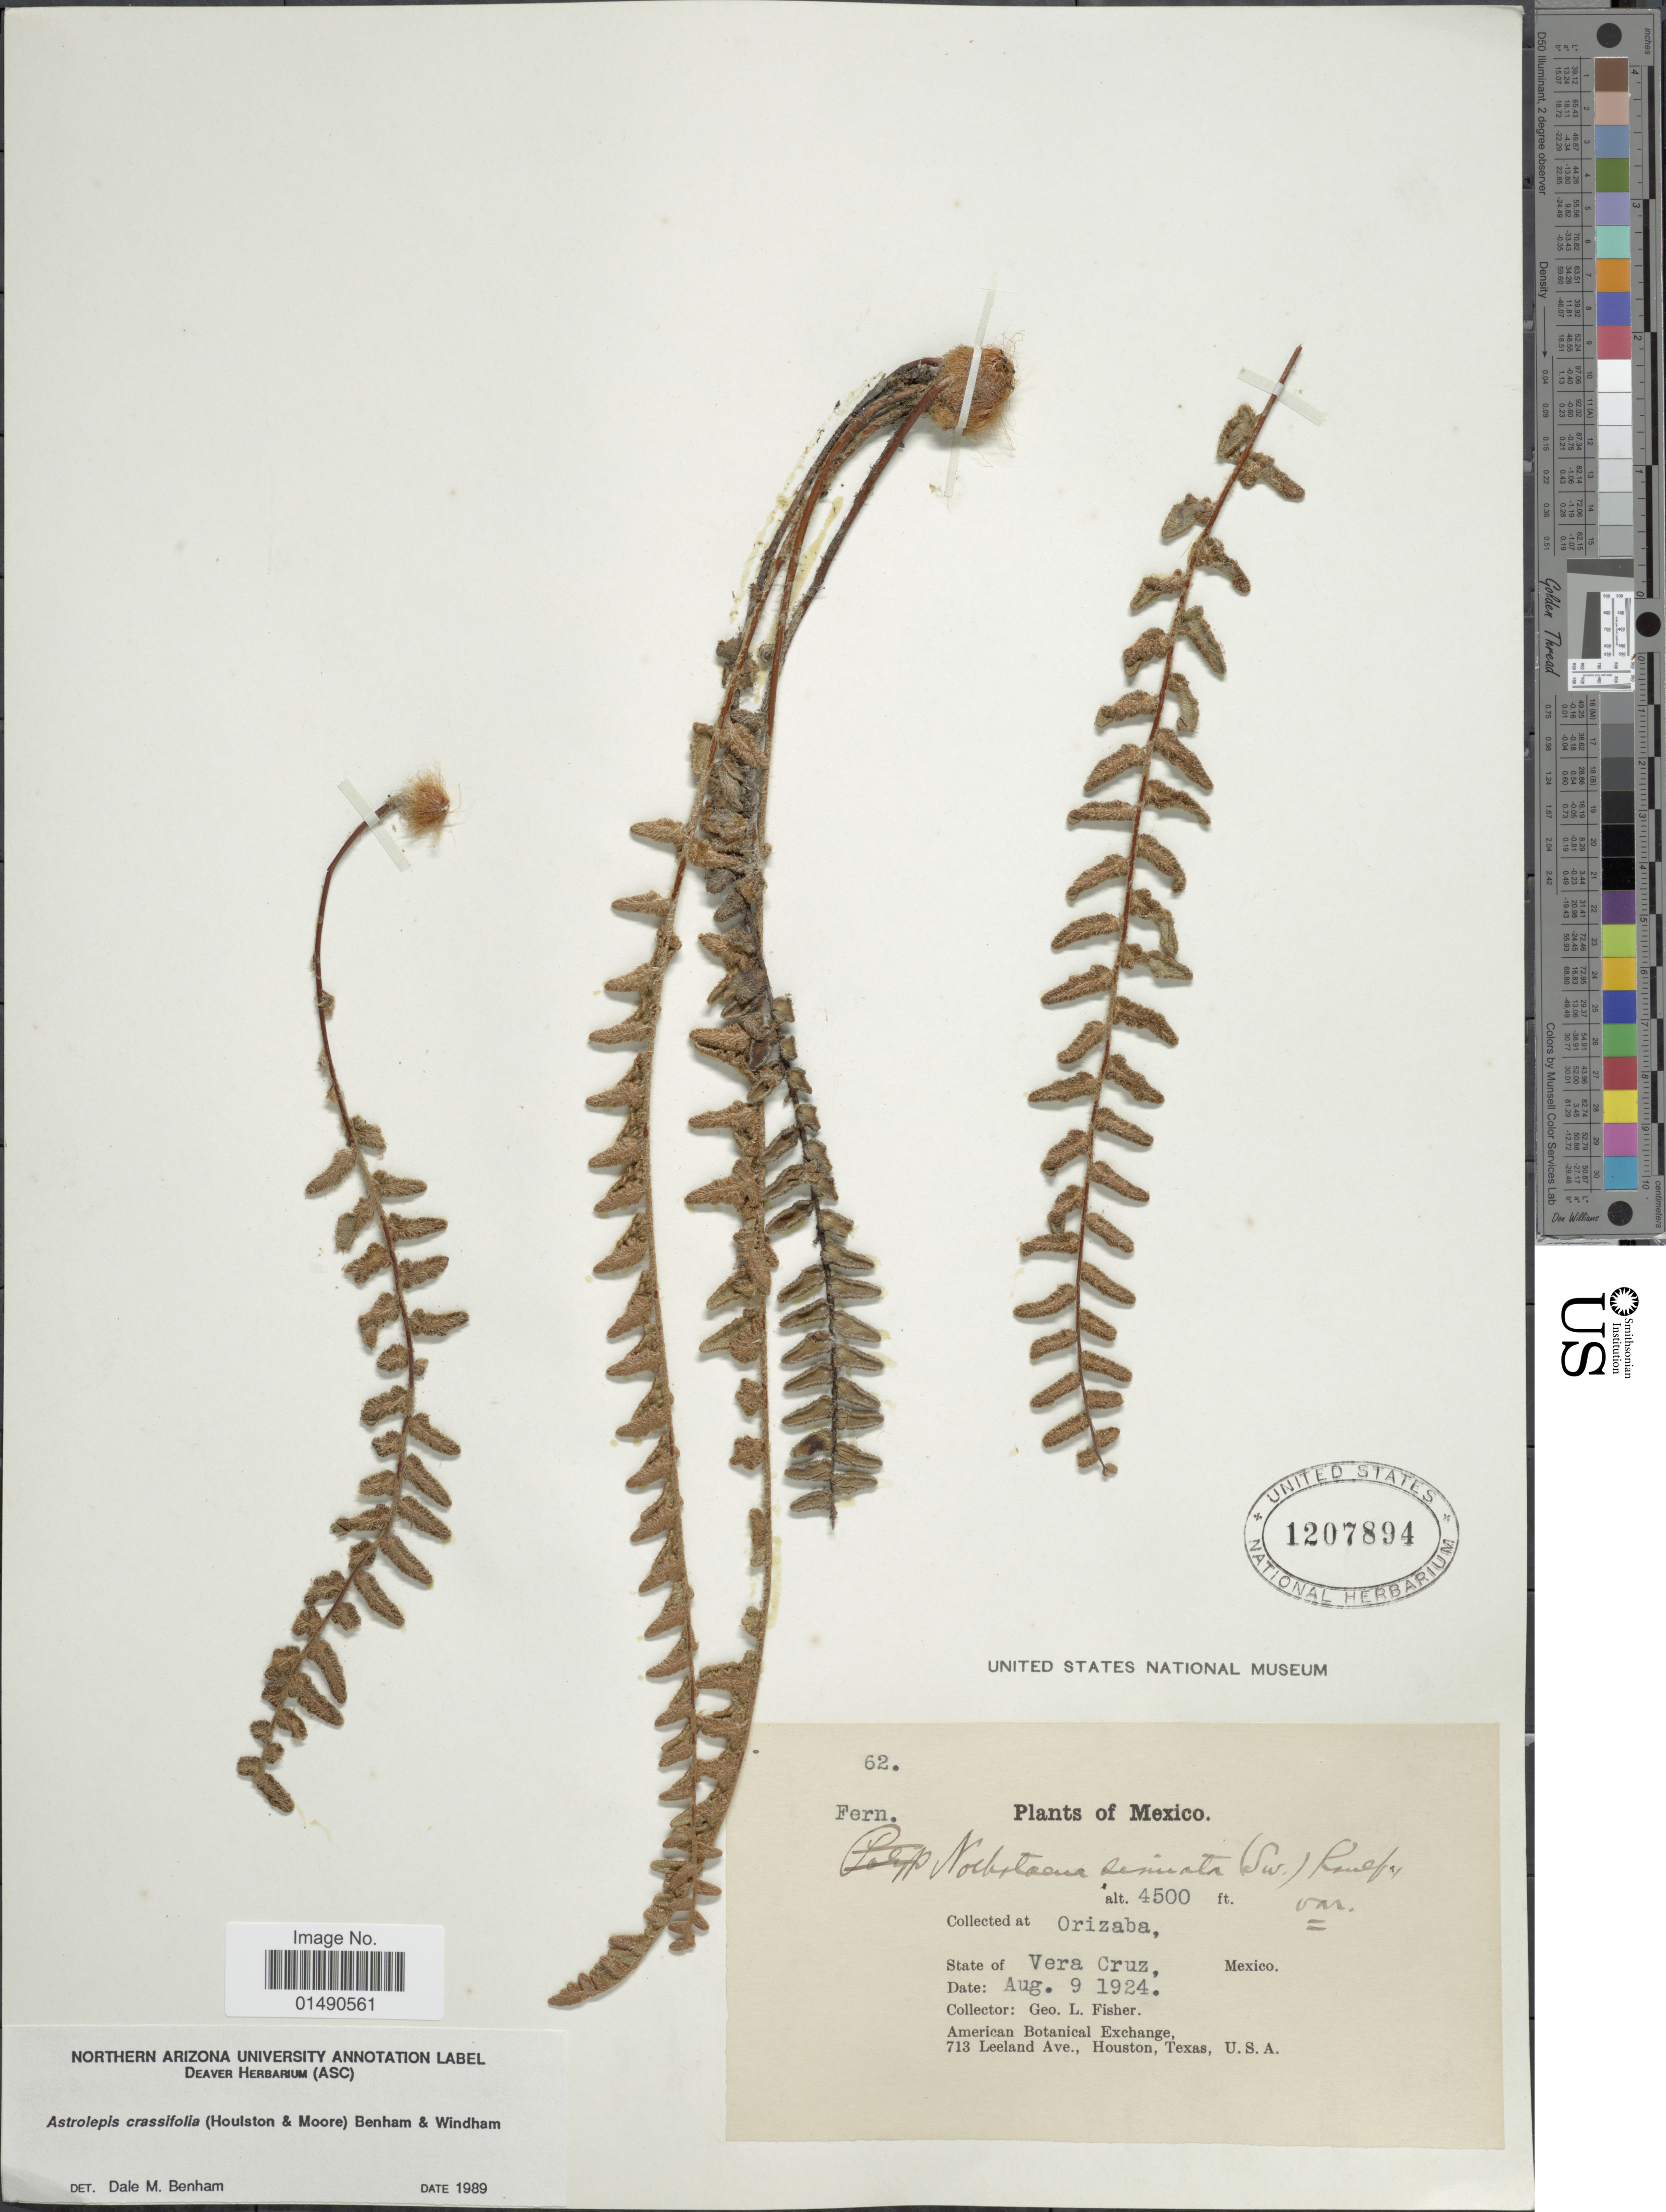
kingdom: Plantae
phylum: Tracheophyta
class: Polypodiopsida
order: Polypodiales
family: Pteridaceae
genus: Astrolepis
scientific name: Astrolepis crassifolia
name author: (Houlston & T. Moore) D.M. Benham & Windham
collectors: G. L. Fisher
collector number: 62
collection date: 1924-08-09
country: United States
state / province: Texas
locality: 713 Leeland Ave, Houston Texas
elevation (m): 1372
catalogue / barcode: US 1207894